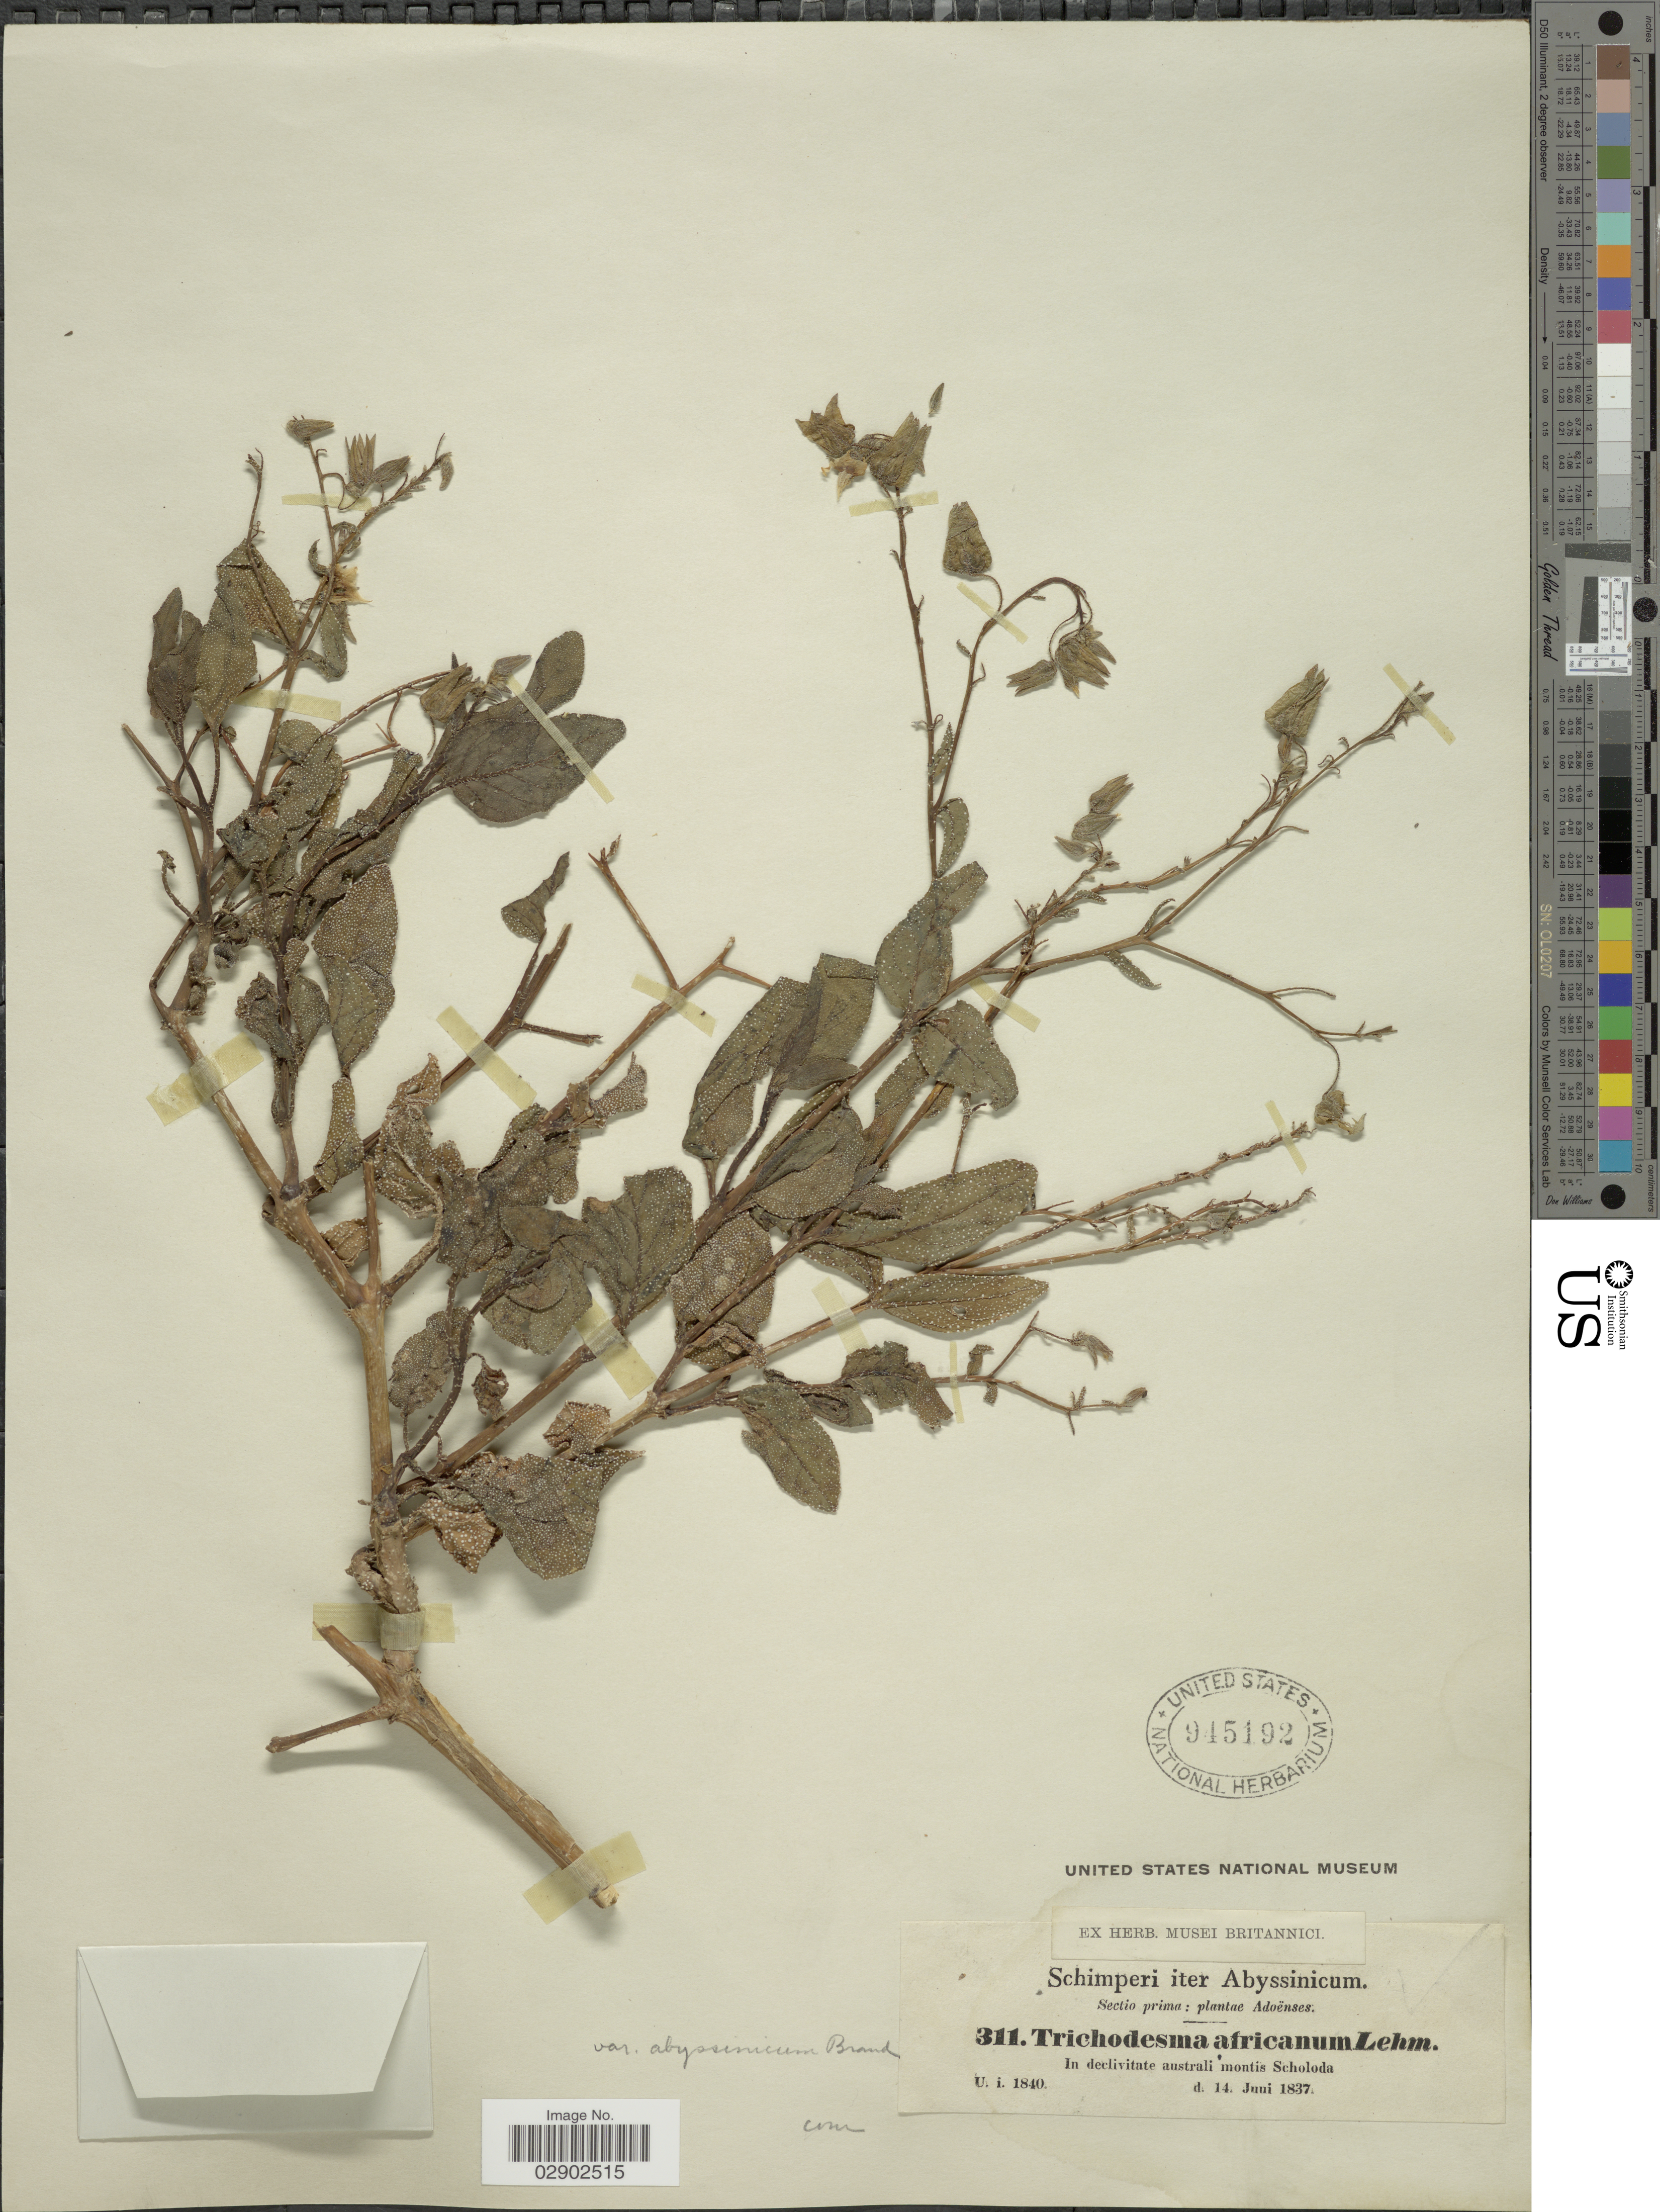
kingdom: Plantae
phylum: Tracheophyta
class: Magnoliopsida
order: Boraginales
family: Boraginaceae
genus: Trichodesma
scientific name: Trichodesma africanum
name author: (L.) Sm.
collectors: -. Schimper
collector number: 311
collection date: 1837-06-14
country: Eritrea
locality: Iter Abyssinicum. Sectio prima: Adoënses. In declivitate australi montis Scholoda.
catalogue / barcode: US 945192